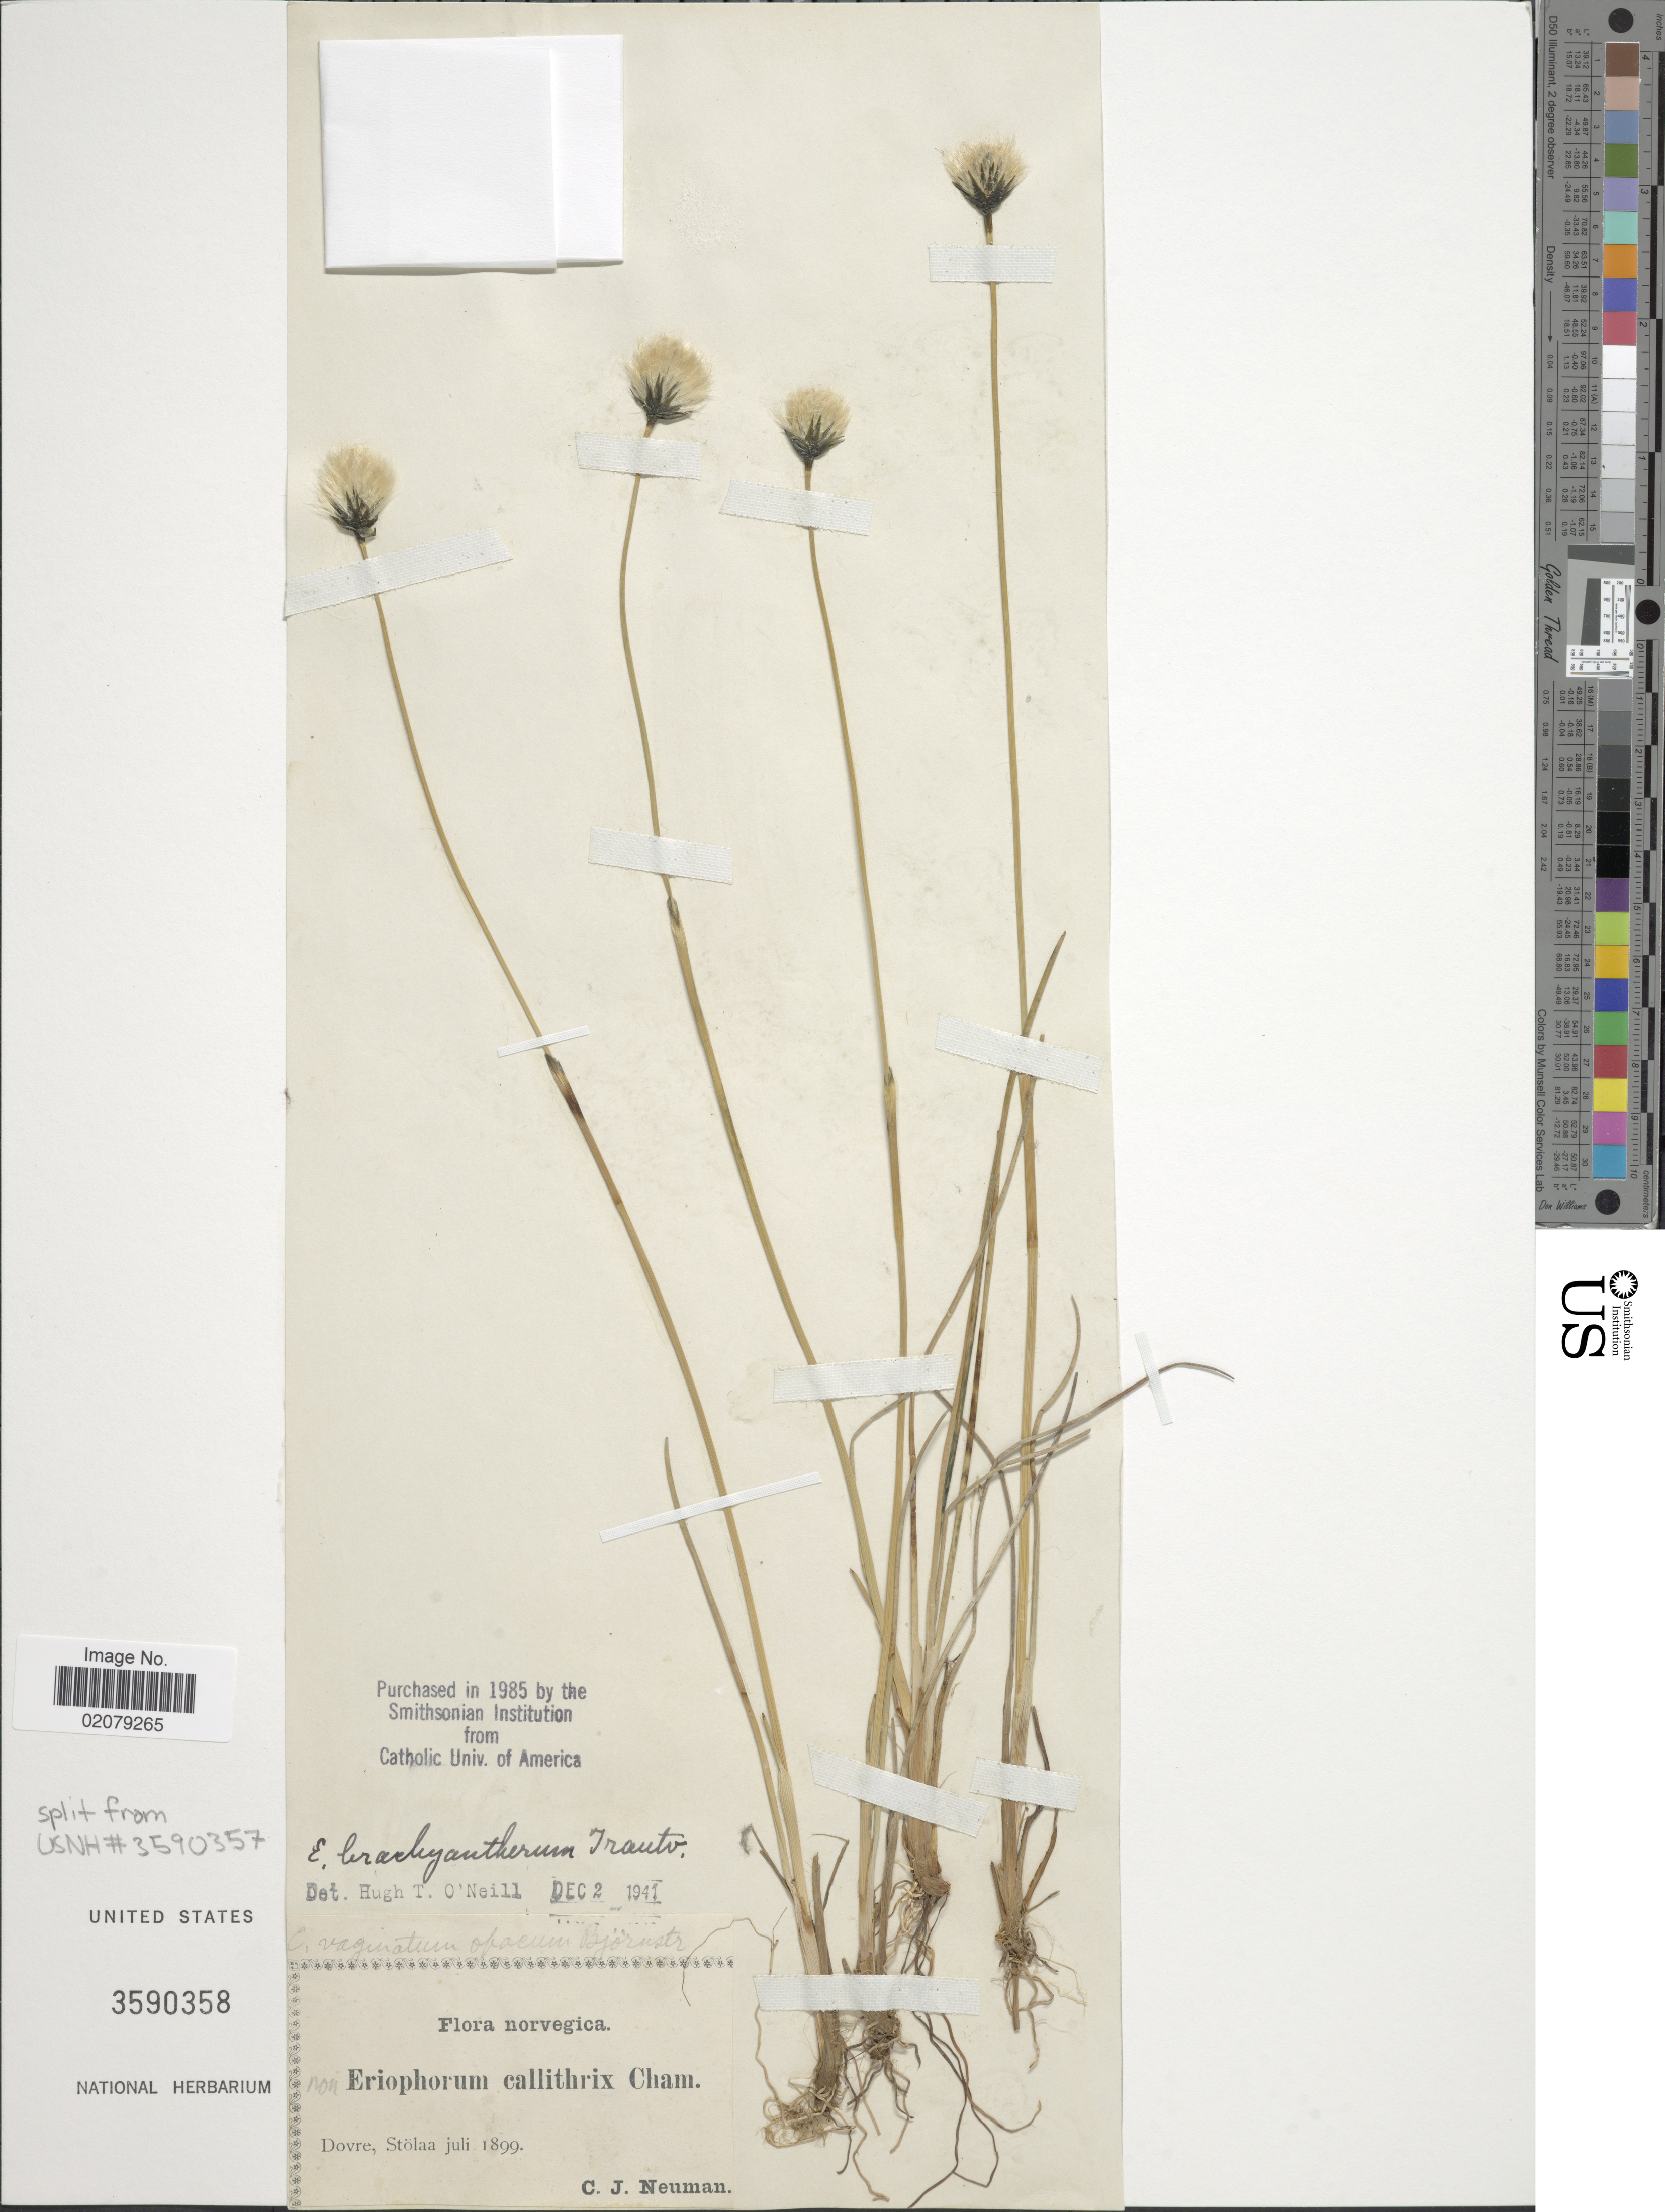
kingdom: Plantae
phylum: Tracheophyta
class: Liliopsida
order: Poales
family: Cyperaceae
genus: Eriophorum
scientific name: Eriophorum brachyantherum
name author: Trautv. & C.A. Mey.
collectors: C. Neuman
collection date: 1899-07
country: Norway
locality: Norvegica, Dovre, Stolaa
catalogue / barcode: US 3590358